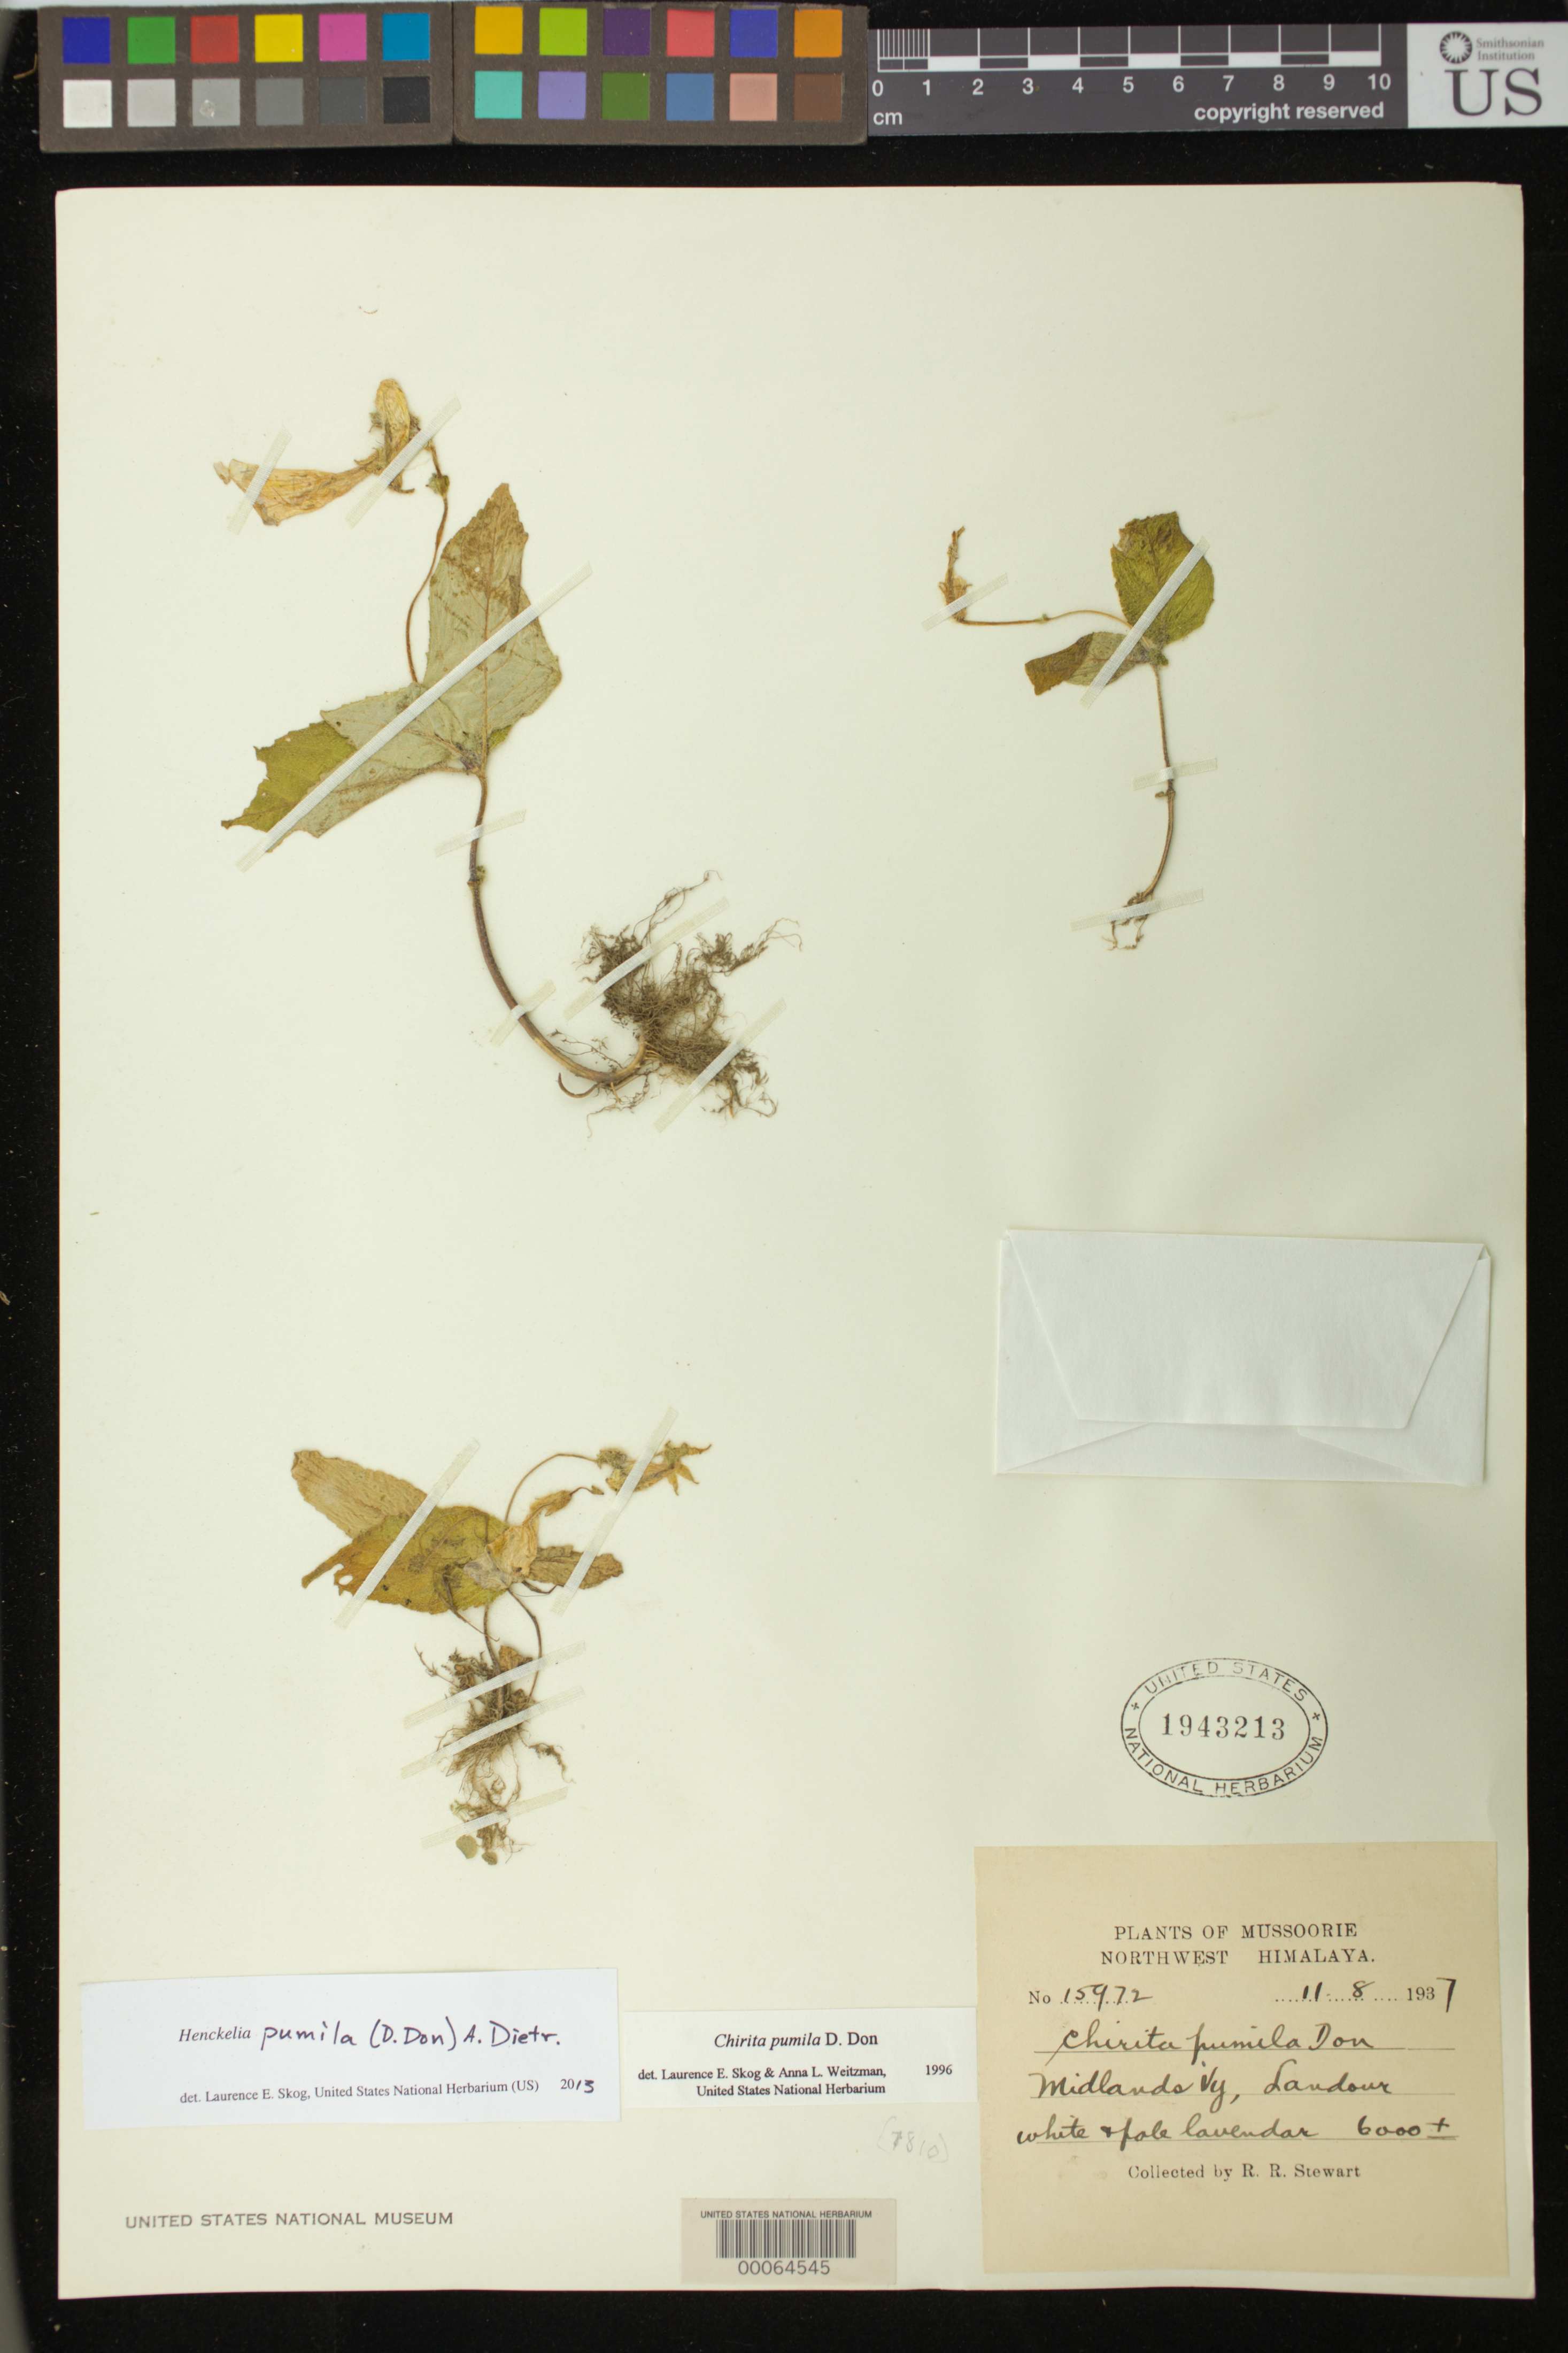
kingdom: Plantae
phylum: Tracheophyta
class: Magnoliopsida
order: Lamiales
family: Gesneriaceae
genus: Henckelia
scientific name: Henckelia pumila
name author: (D. Don) A. Dietr.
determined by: Skog, Laurence E.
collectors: R. R. Stewart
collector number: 15972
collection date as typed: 11 Aug 1937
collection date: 1937-08-11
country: India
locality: Midlands, landour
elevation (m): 1829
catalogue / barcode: US 1943213